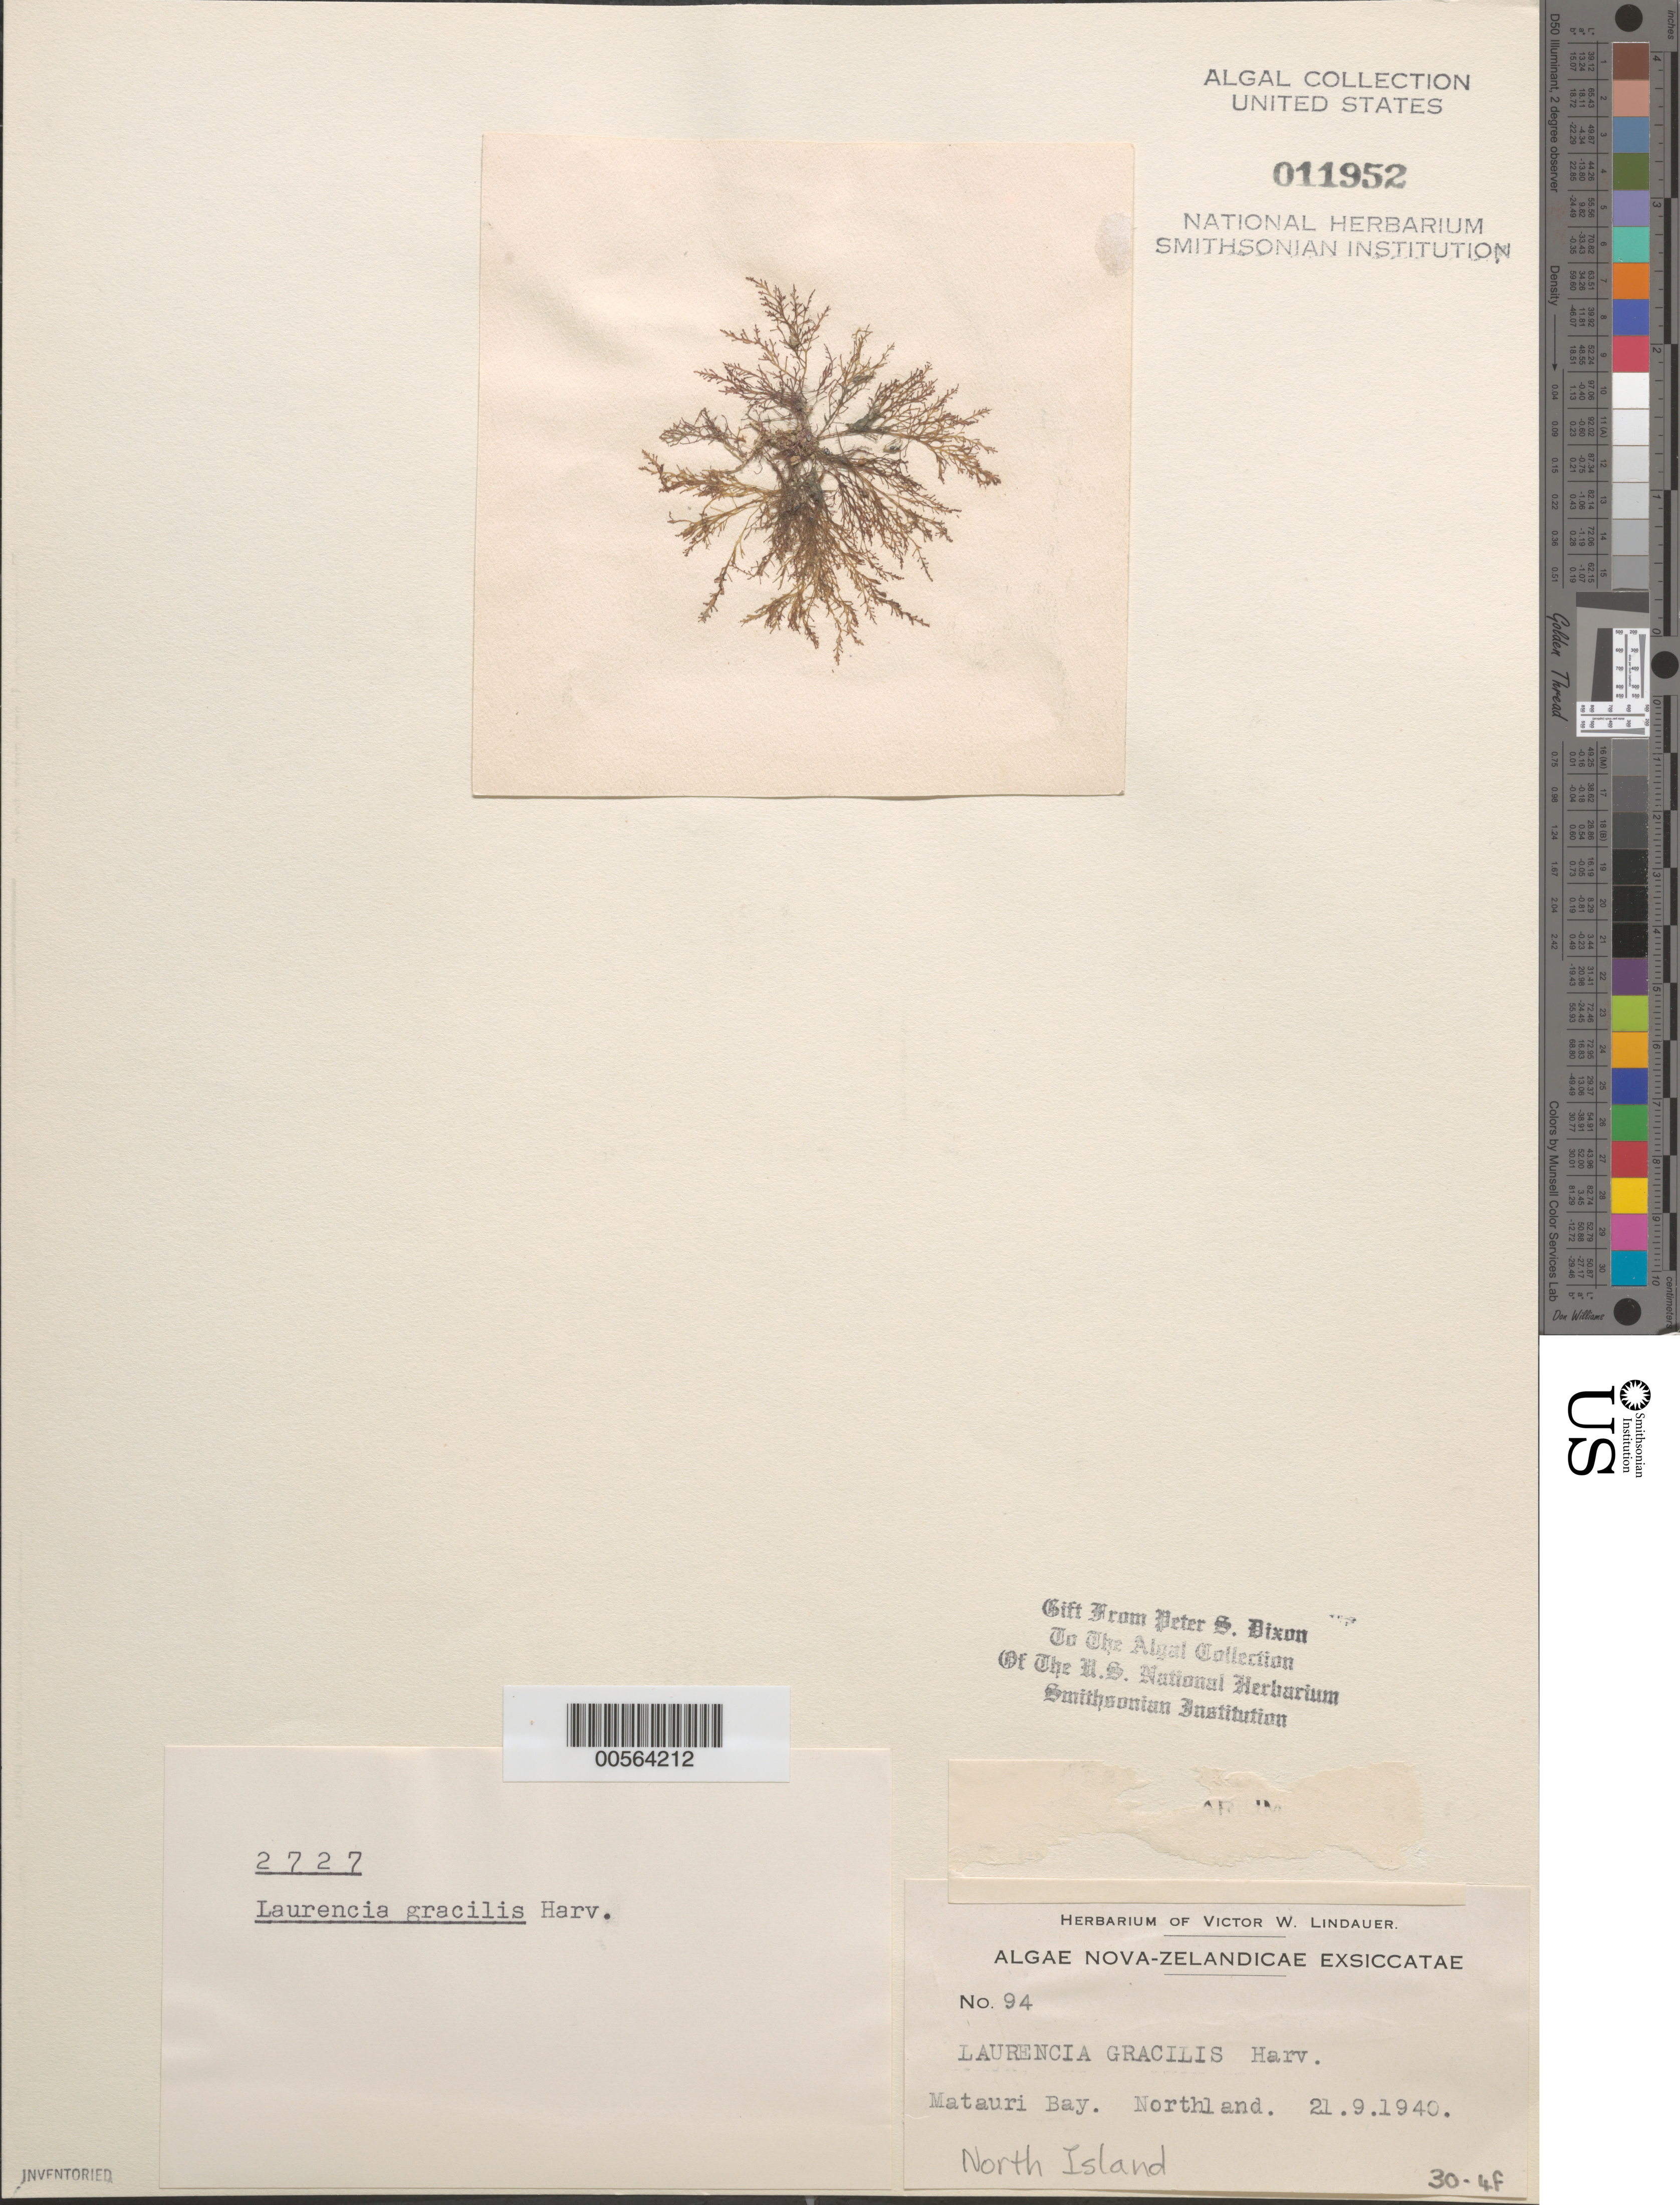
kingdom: Plantae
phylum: Rhodophyta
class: Florideophyceae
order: Ceramiales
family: Rhodomelaceae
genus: Laurencia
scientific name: Laurencia gracilis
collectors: V. Lindauer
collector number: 94 & PSD 2727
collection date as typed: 21 Sep 1940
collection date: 1940-09-21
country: New Zealand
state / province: Northland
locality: Matauri bay, northland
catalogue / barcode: US 11952